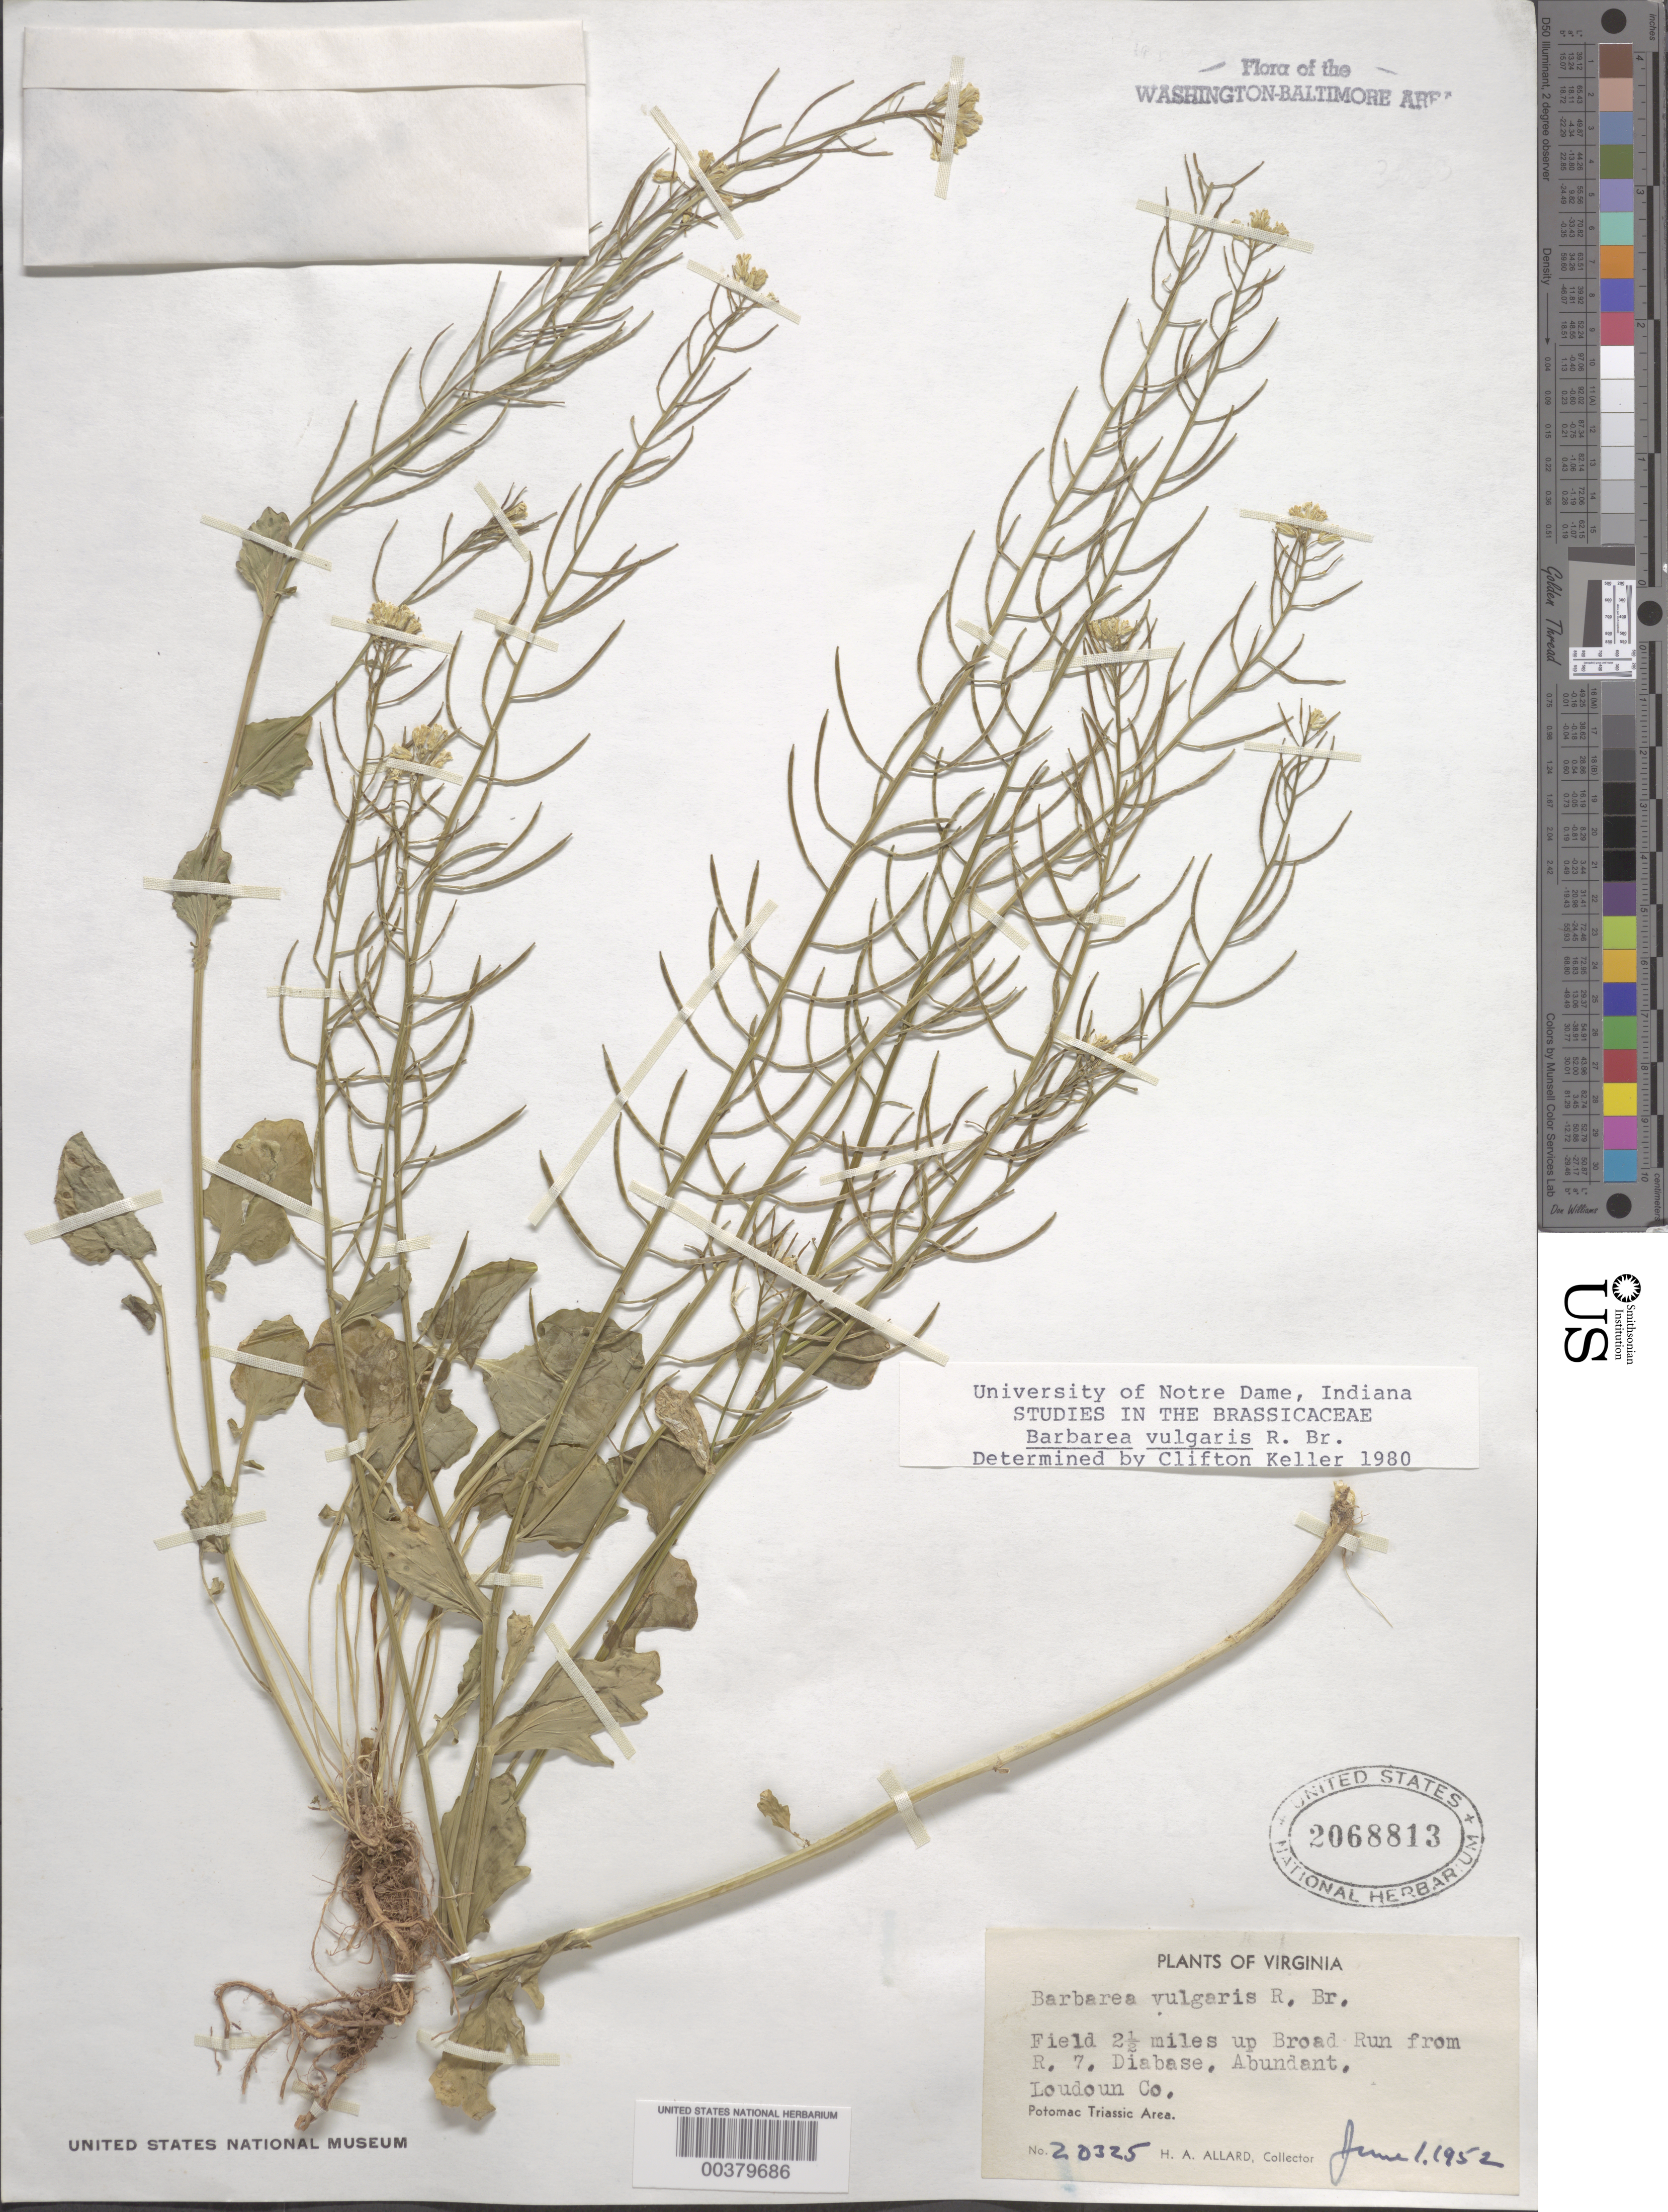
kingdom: Plantae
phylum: Tracheophyta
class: Magnoliopsida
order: Brassicales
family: Brassicaceae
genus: Barbarea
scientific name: Barbarea vulgaris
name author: W.T. Aiton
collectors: H. A. Allard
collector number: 20325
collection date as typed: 01 Jun 1952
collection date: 1952-06-01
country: United States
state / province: Virginia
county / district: Loudoun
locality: Upstream from Route 7 on Broad Run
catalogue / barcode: US 2068813